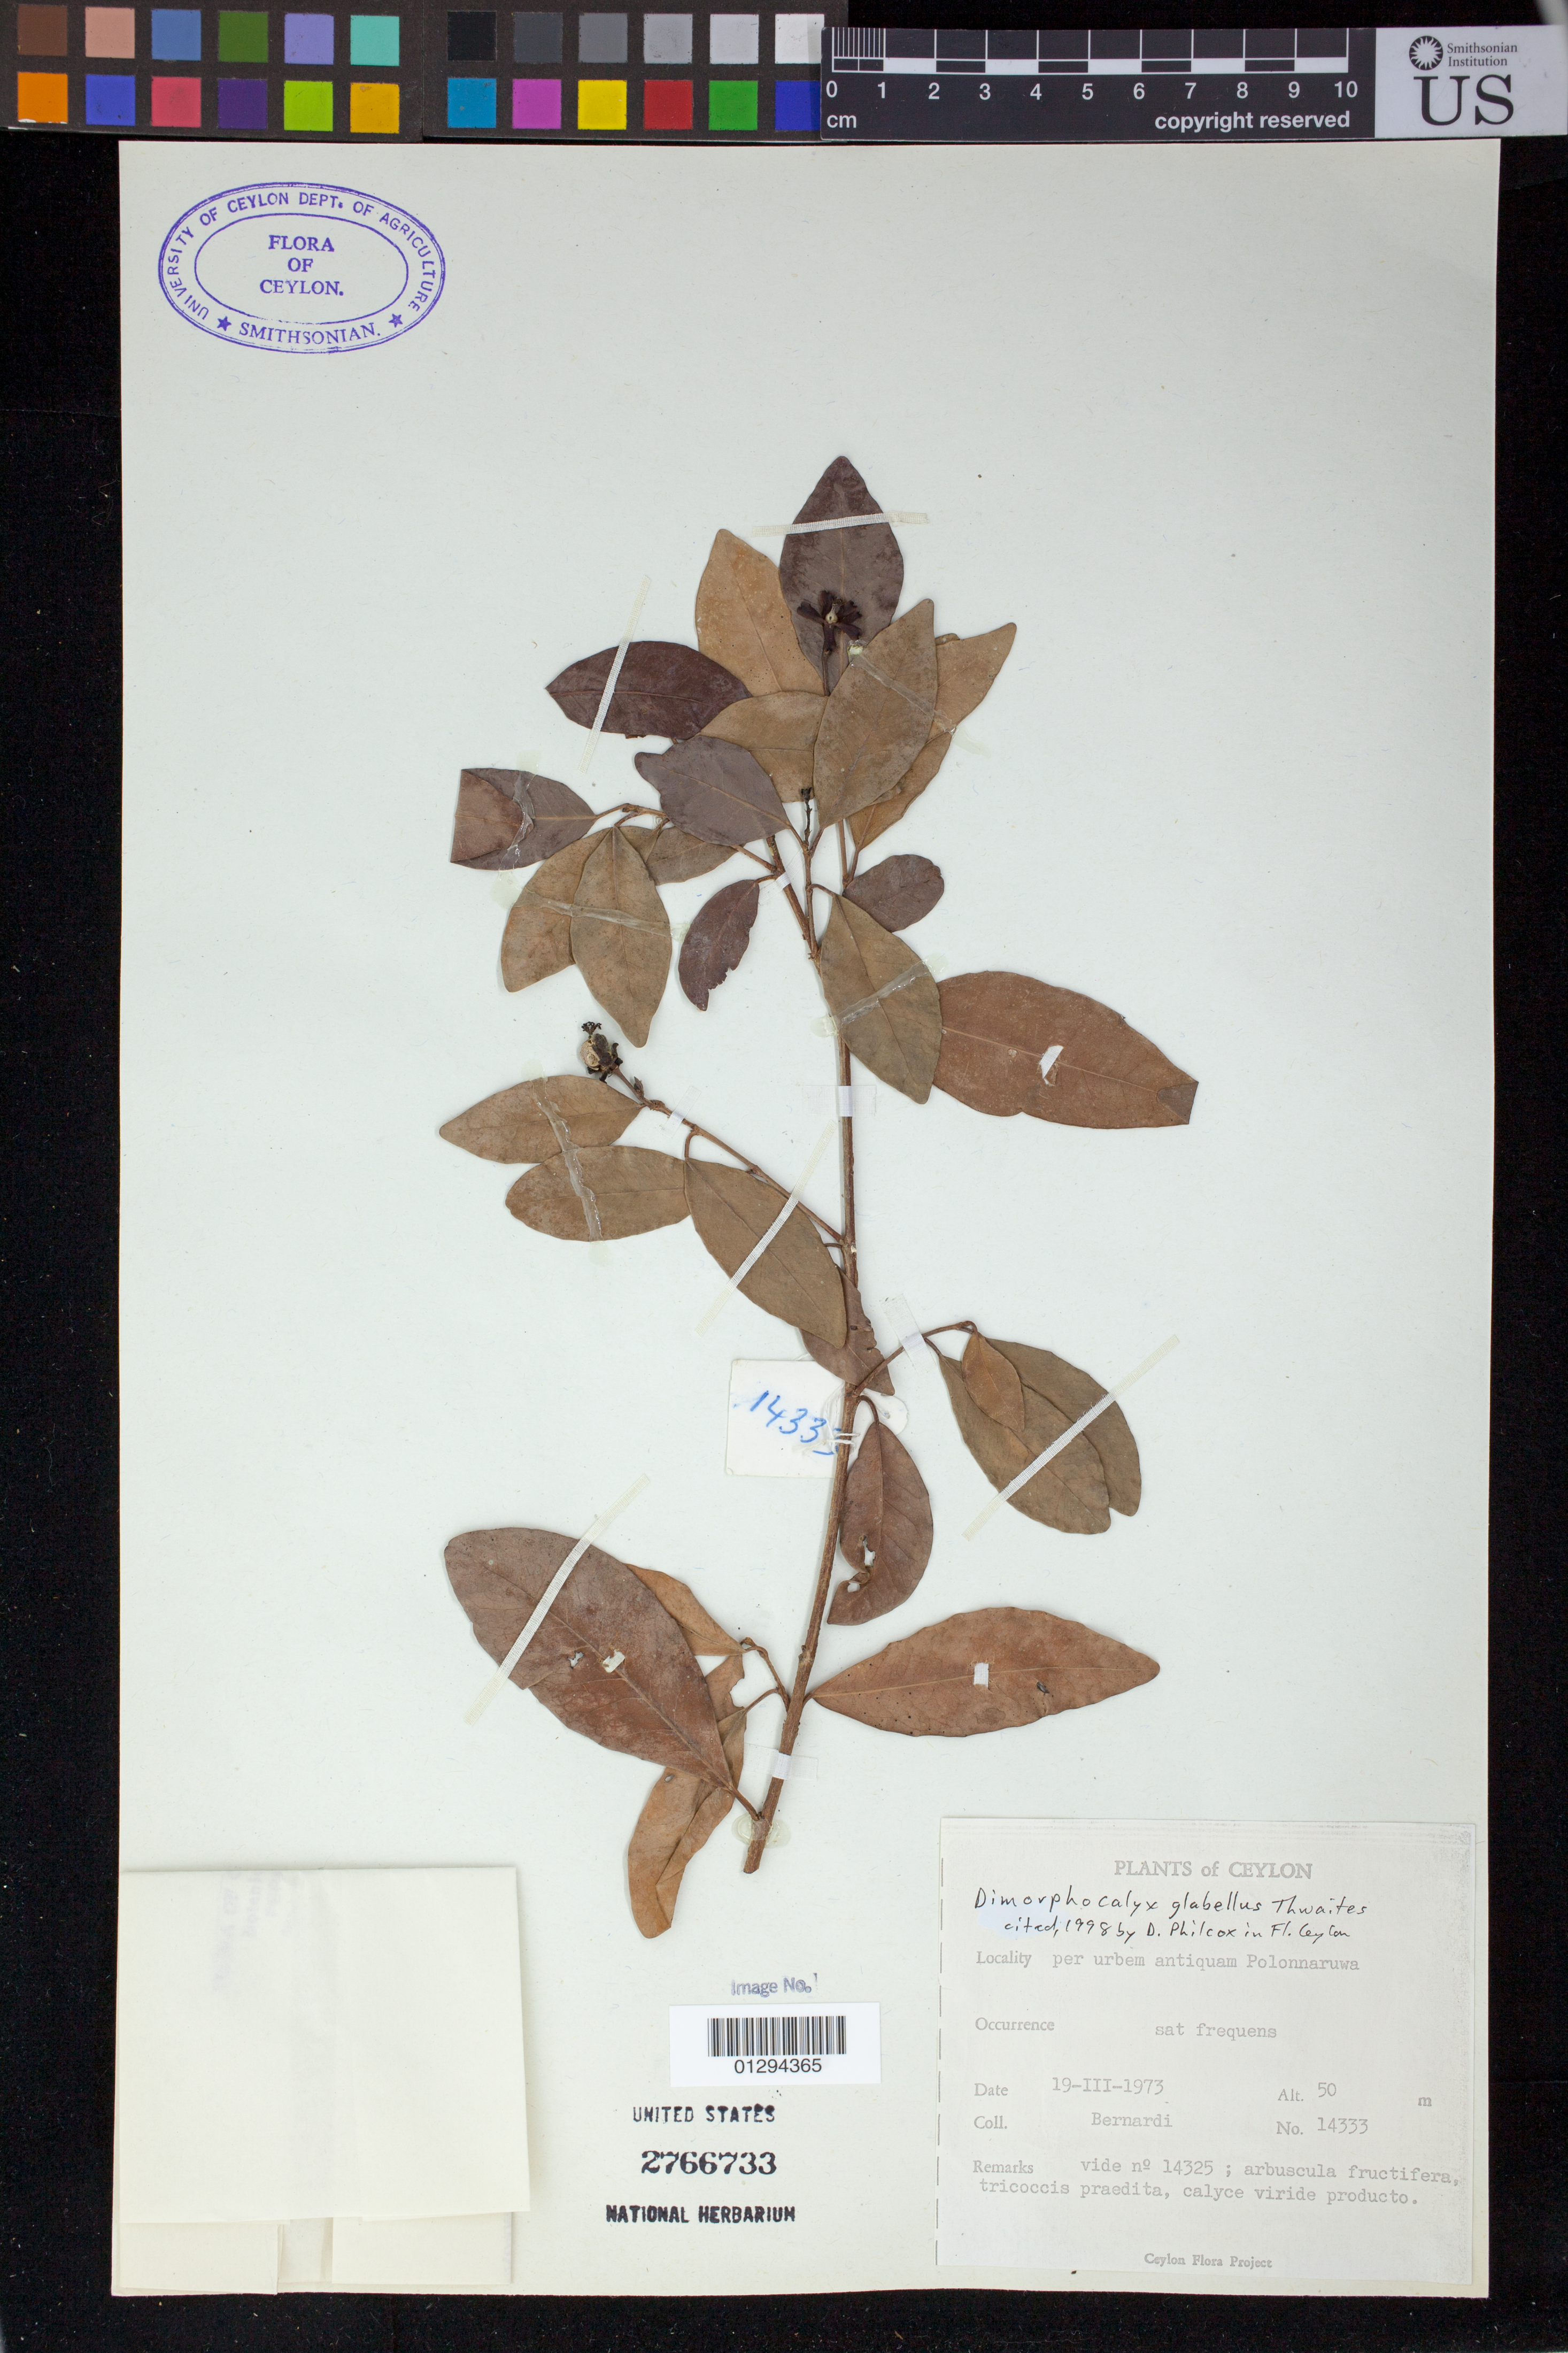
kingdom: Plantae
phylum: Tracheophyta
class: Magnoliopsida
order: Malpighiales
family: Euphorbiaceae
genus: Dimorphocalyx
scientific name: Dimorphocalyx glabellus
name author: Thwaites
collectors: Bernardi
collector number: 14333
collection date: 1973-03-19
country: Sri Lanka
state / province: North Central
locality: per urbem antiquam Polonnaruwa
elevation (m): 50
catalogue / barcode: US 2766733